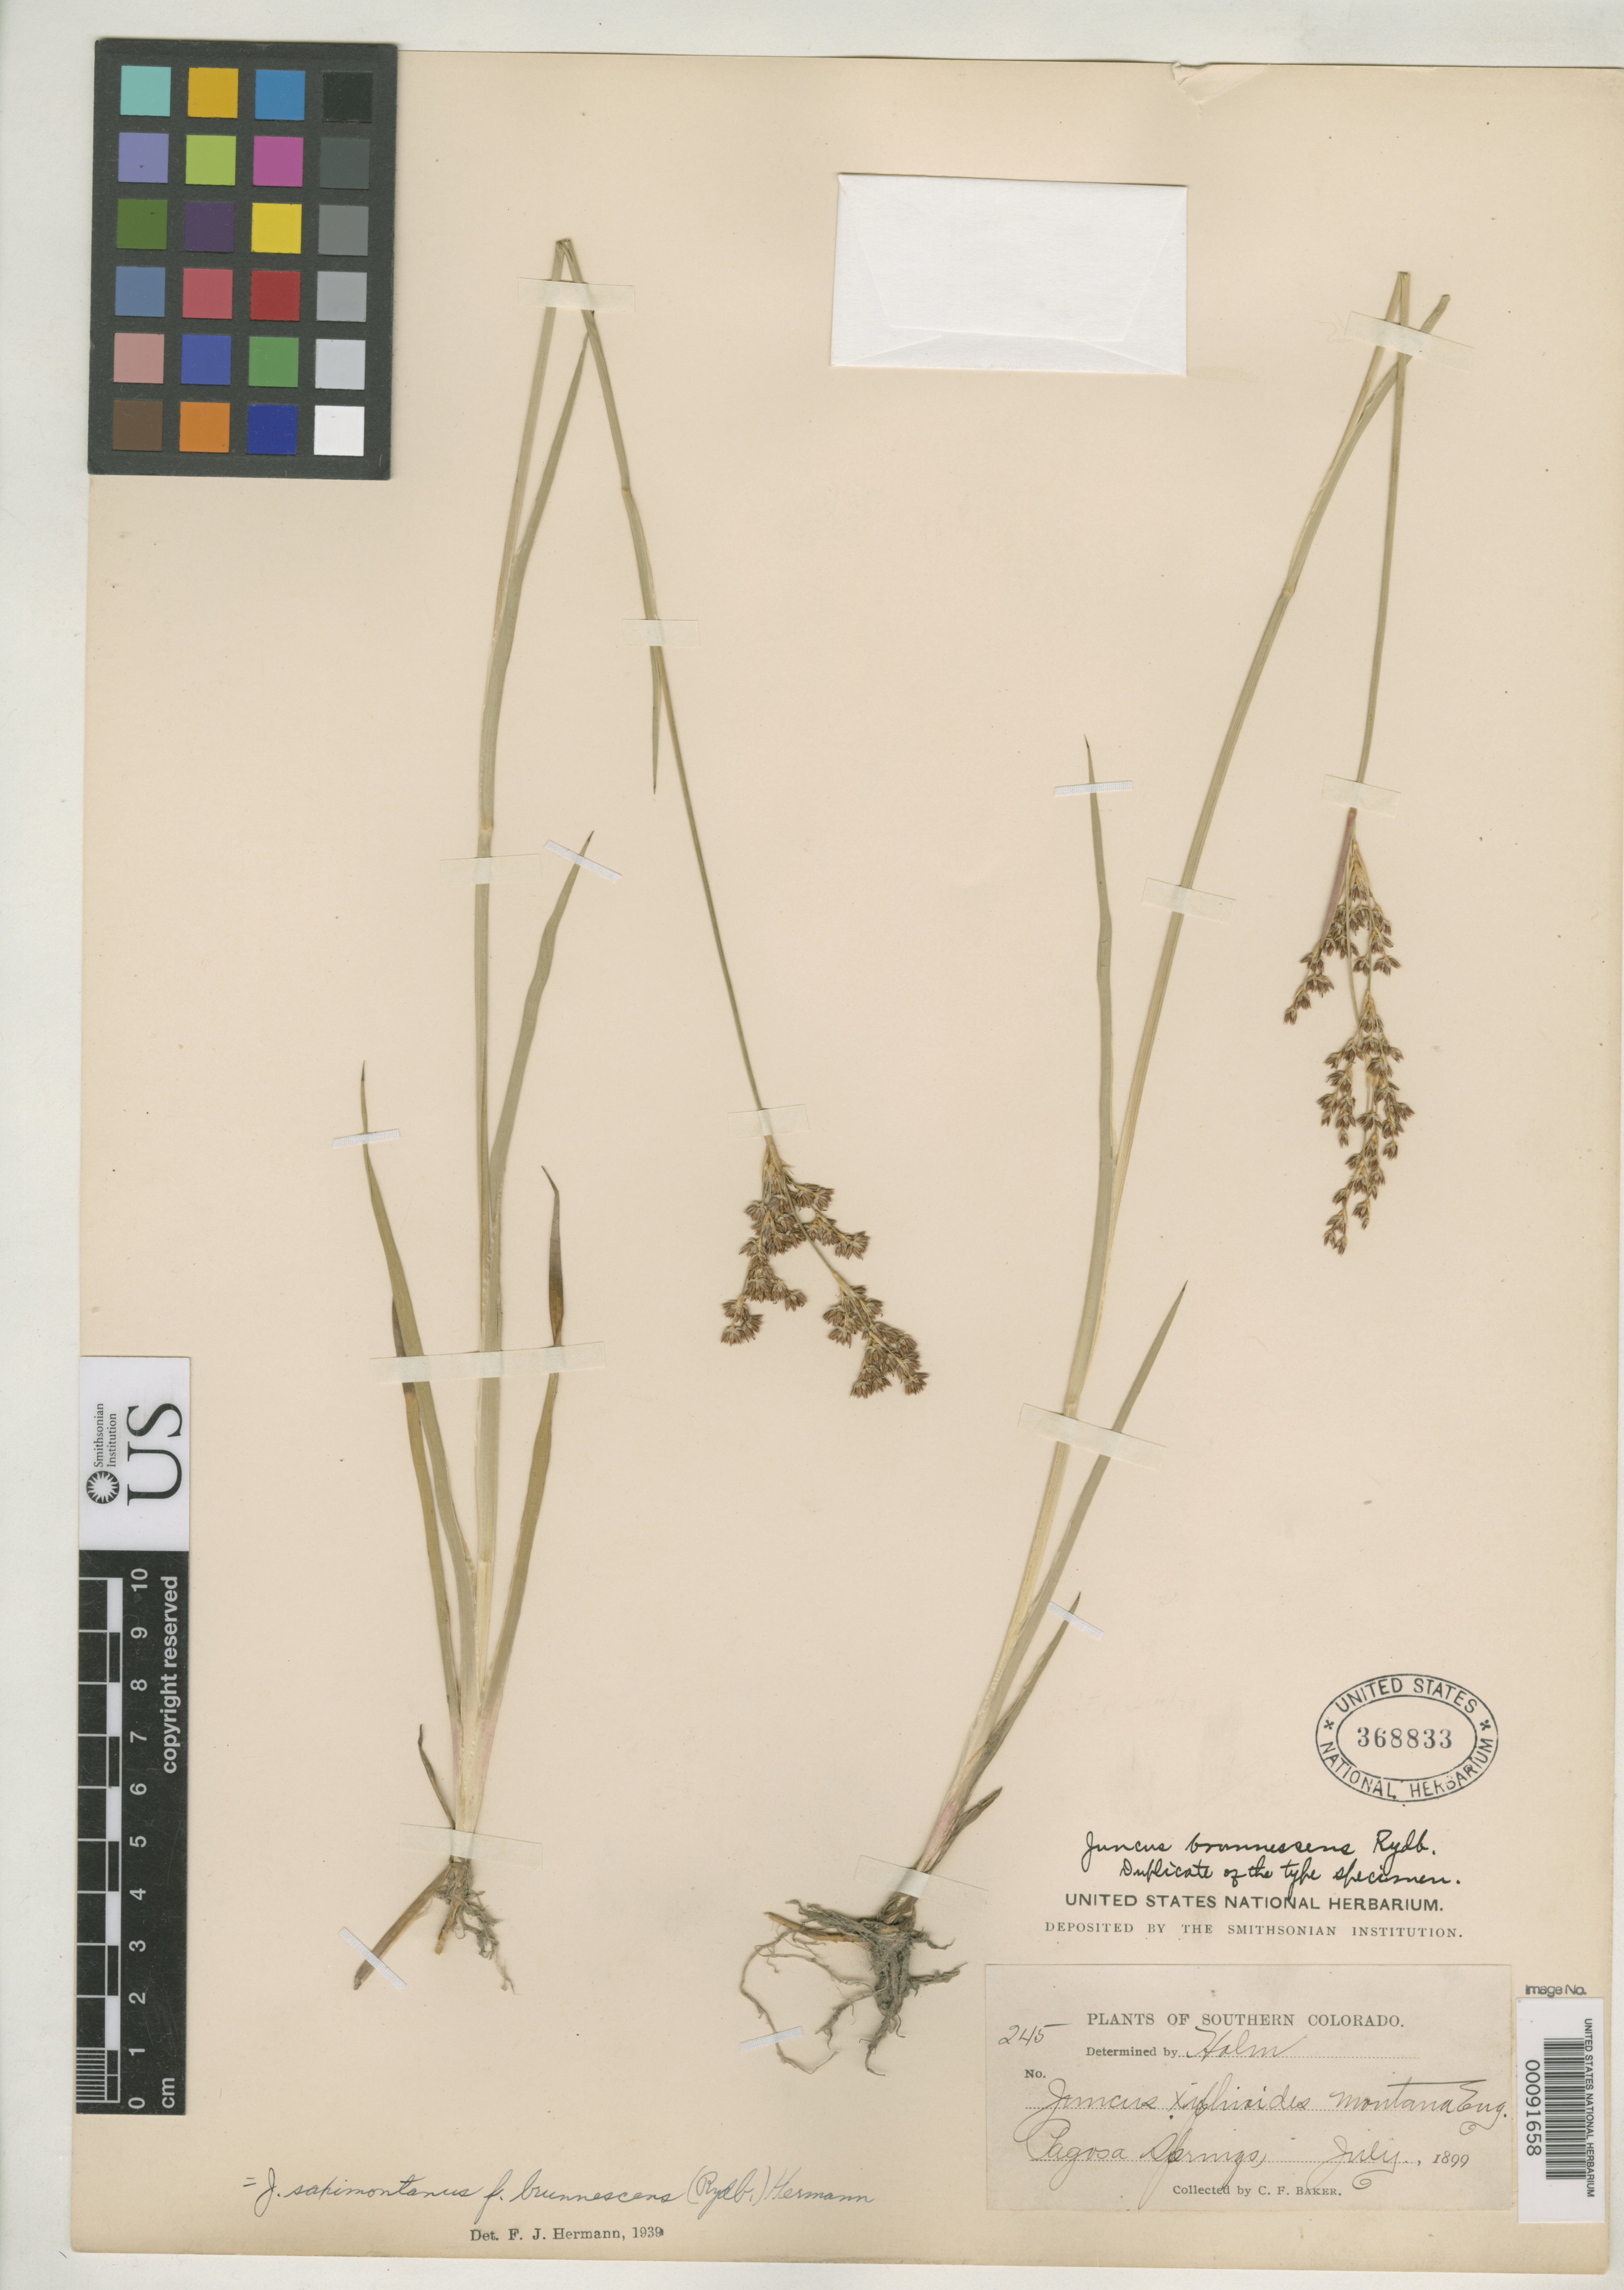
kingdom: Plantae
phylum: Tracheophyta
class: Liliopsida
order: Poales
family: Juncaceae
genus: Juncus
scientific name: Juncus brunnescens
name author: Rydb.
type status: Isotype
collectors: C. F. Baker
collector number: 245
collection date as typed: Jul 1899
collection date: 1899-07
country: United States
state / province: Colorado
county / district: Archuleta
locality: Pagosa Springs.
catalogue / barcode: US 368833